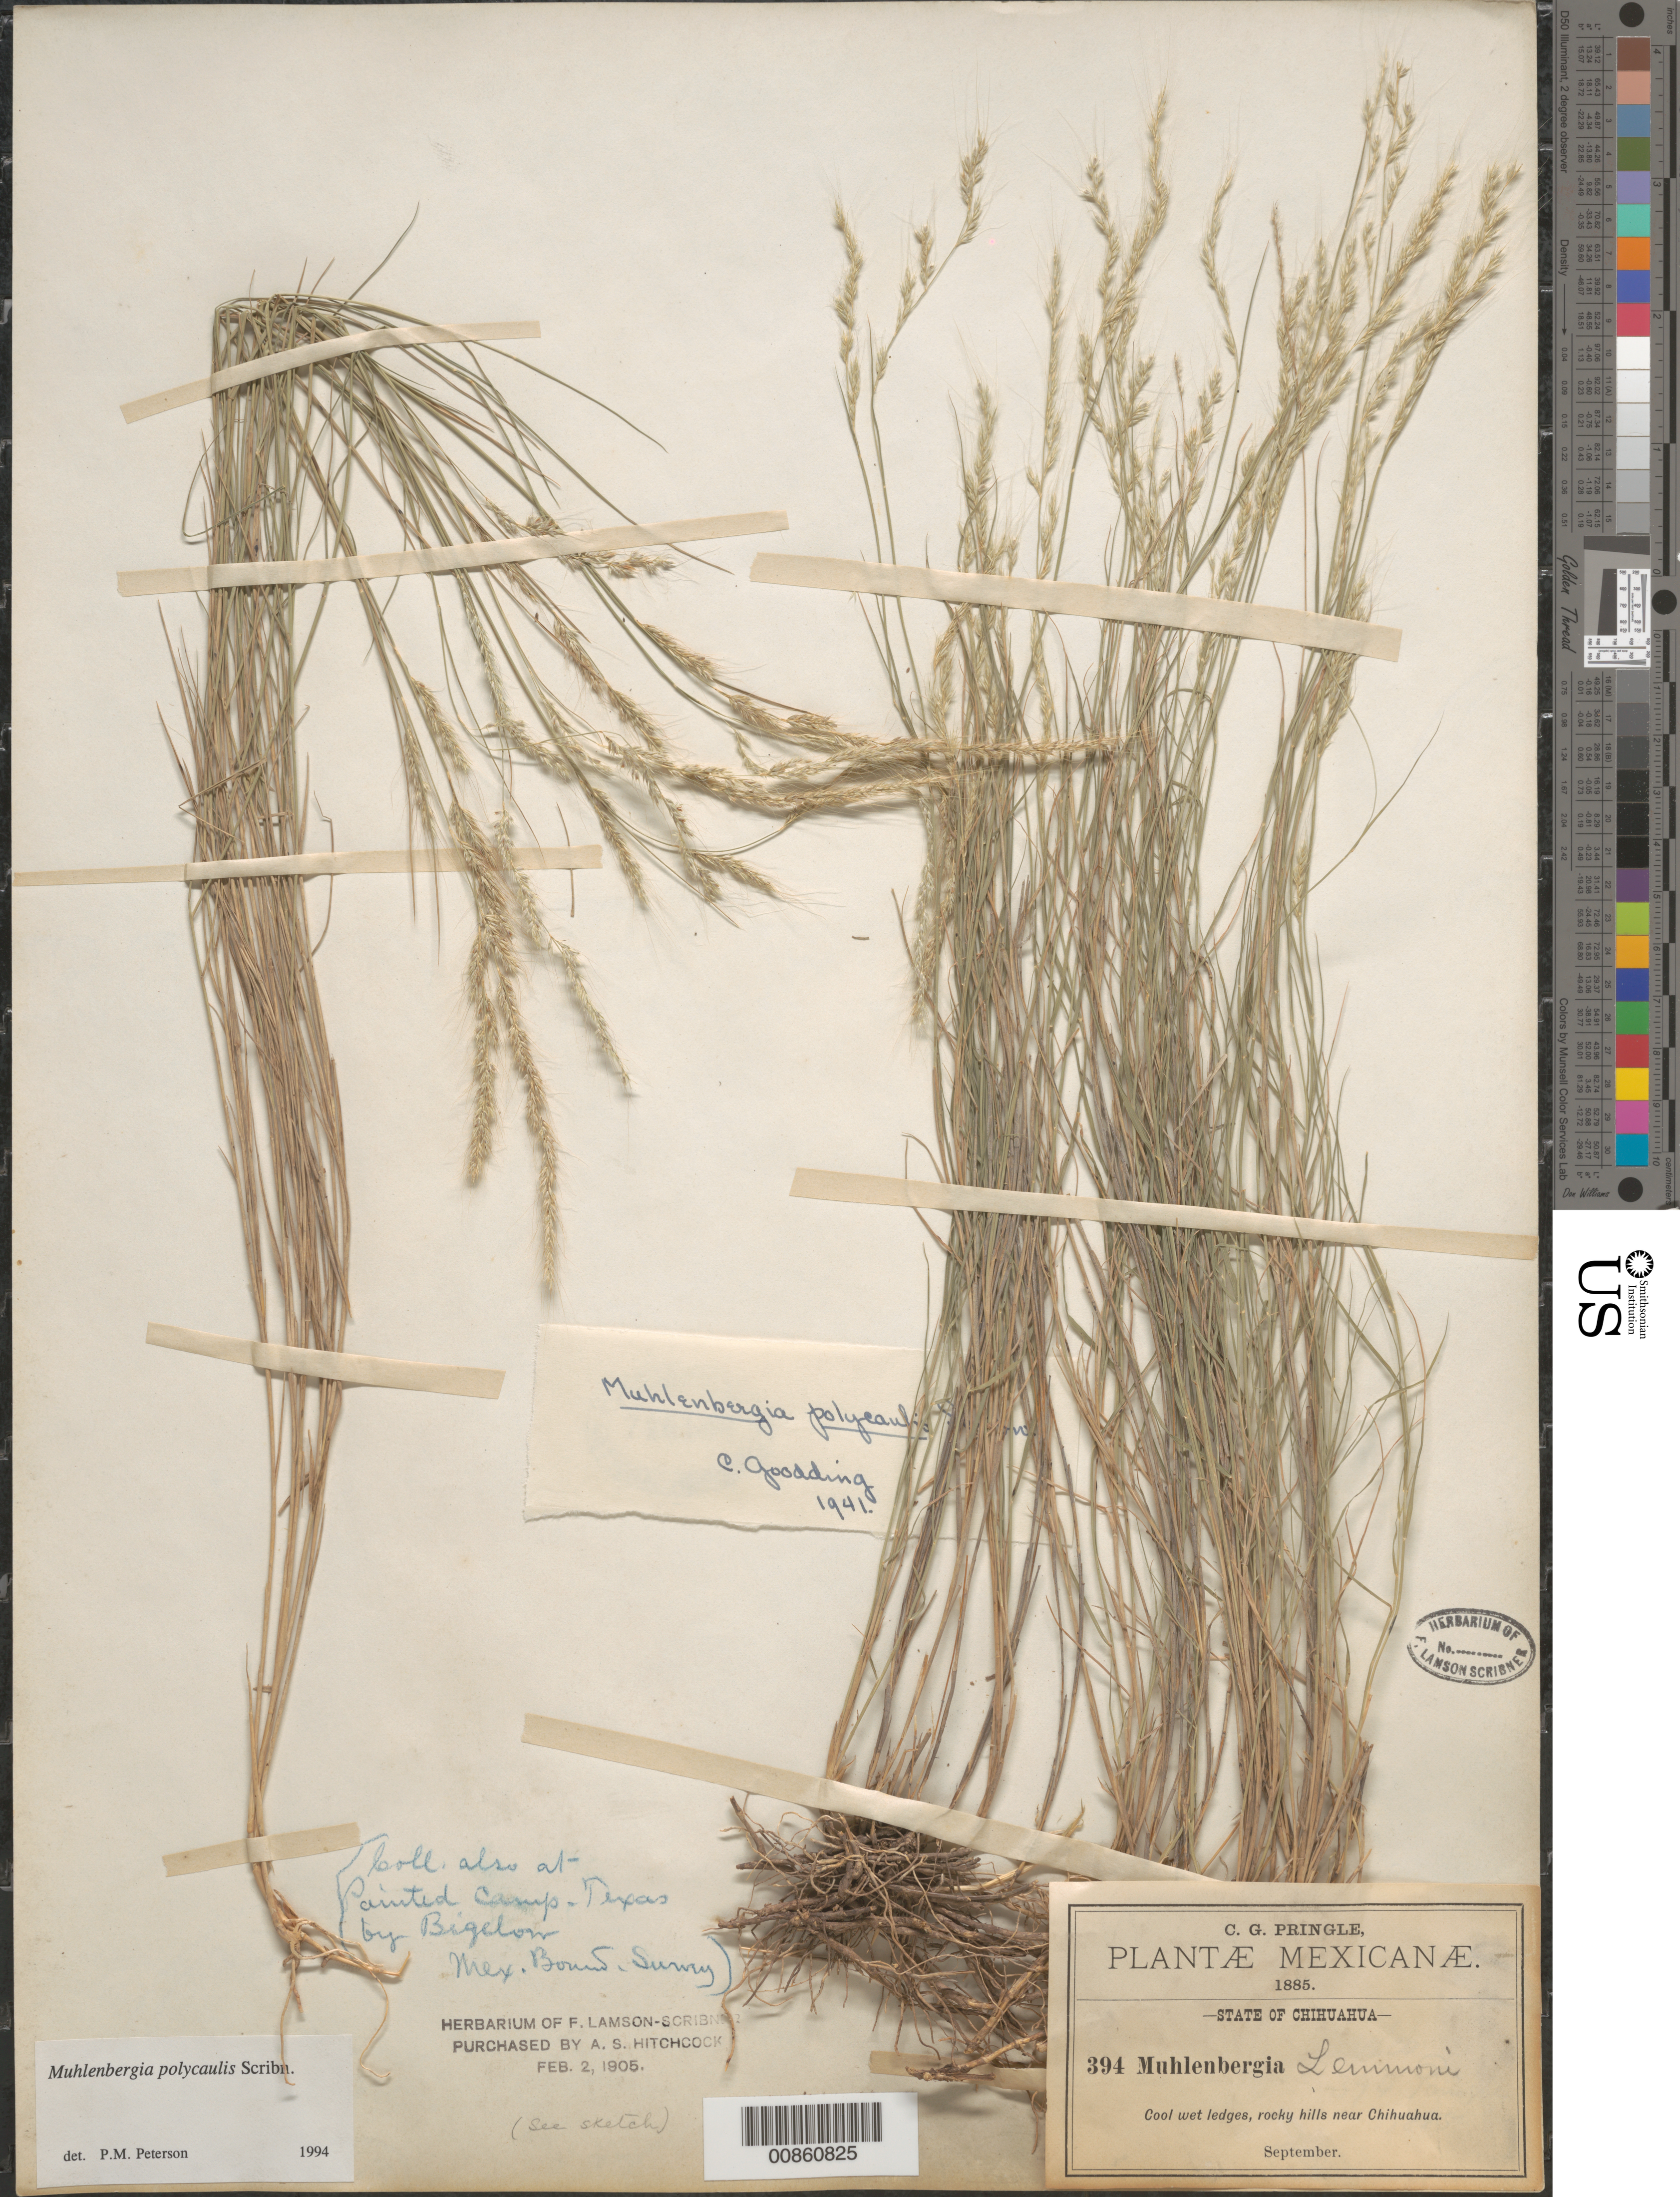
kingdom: Plantae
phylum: Tracheophyta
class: Liliopsida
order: Poales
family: Poaceae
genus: Muhlenbergia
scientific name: Muhlenbergia polycaulis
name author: Scribn.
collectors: C. G. Pringle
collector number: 394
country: Mexico